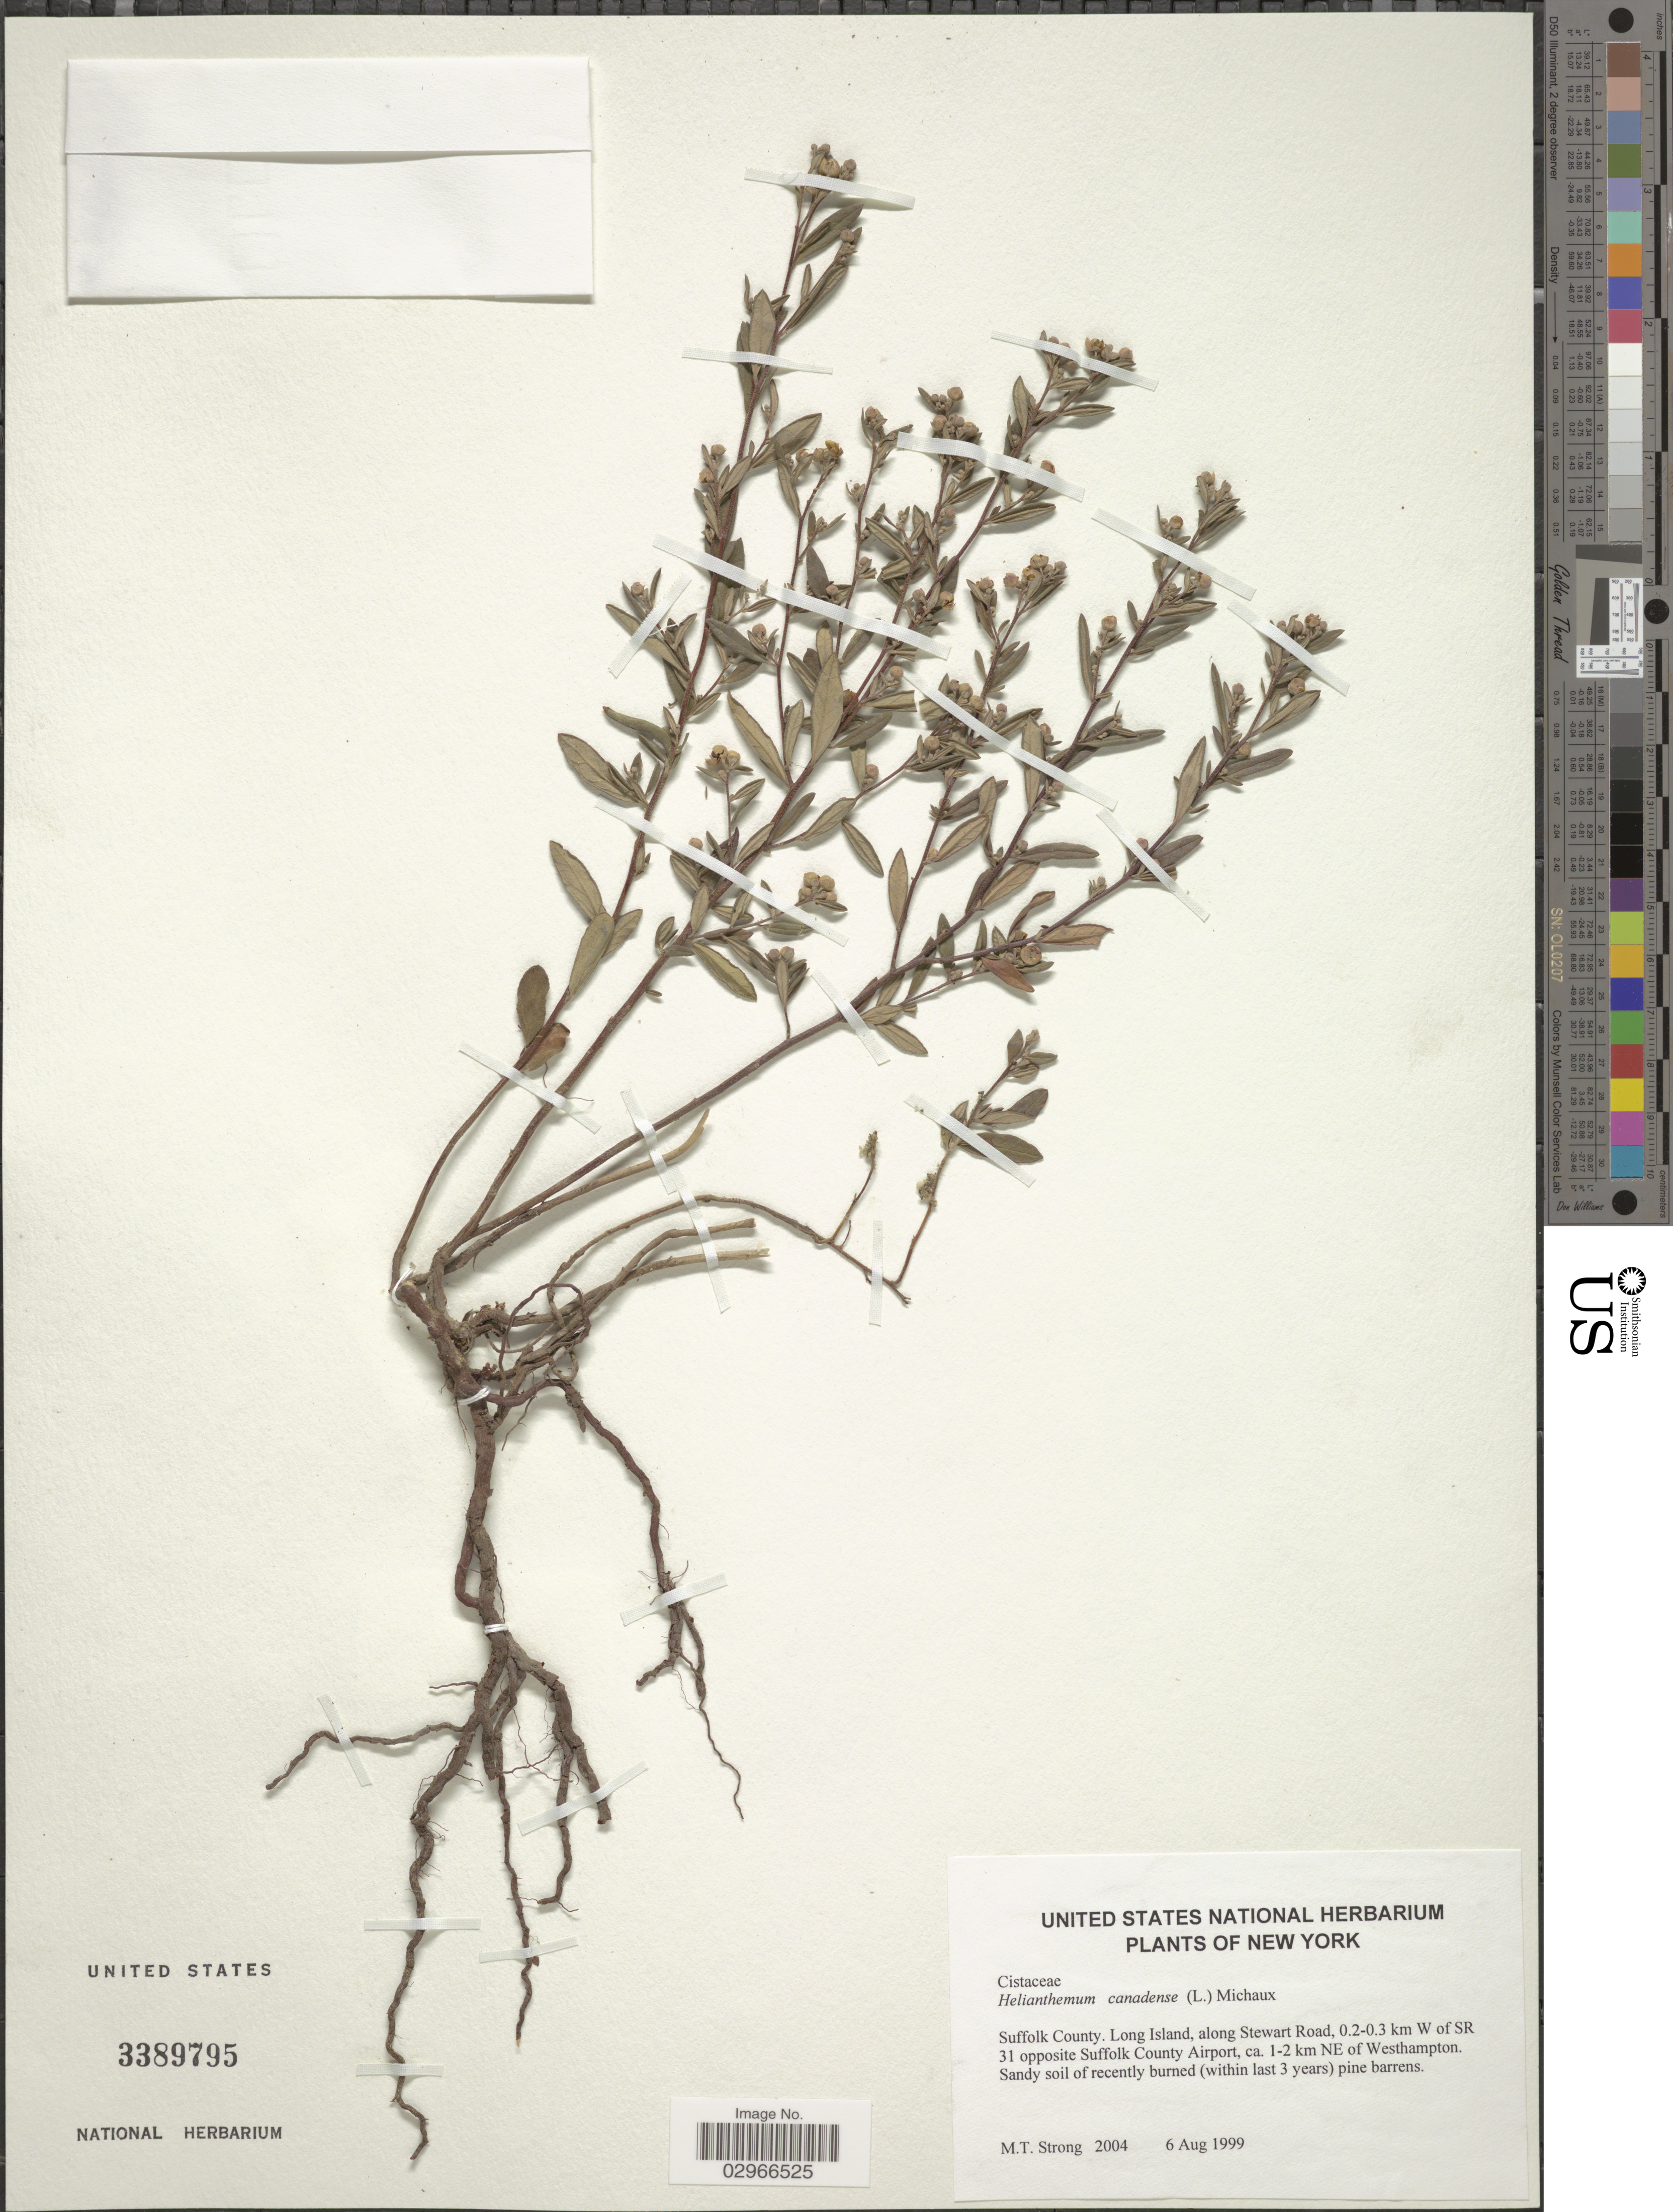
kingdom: Plantae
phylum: Tracheophyta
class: Magnoliopsida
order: Malvales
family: Cistaceae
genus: Helianthemum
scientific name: Helianthemum canadense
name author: (L.) Michx.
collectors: M. T. Strong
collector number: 2004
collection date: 1999-08-06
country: United States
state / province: New York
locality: Suffolk County. Long Island, along Stewart Road, 0.2-0.3 km W of SR 31 opposite Suffolk County Airport, ca. 1-2 km NE of Westhampton.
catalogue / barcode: US 3389795